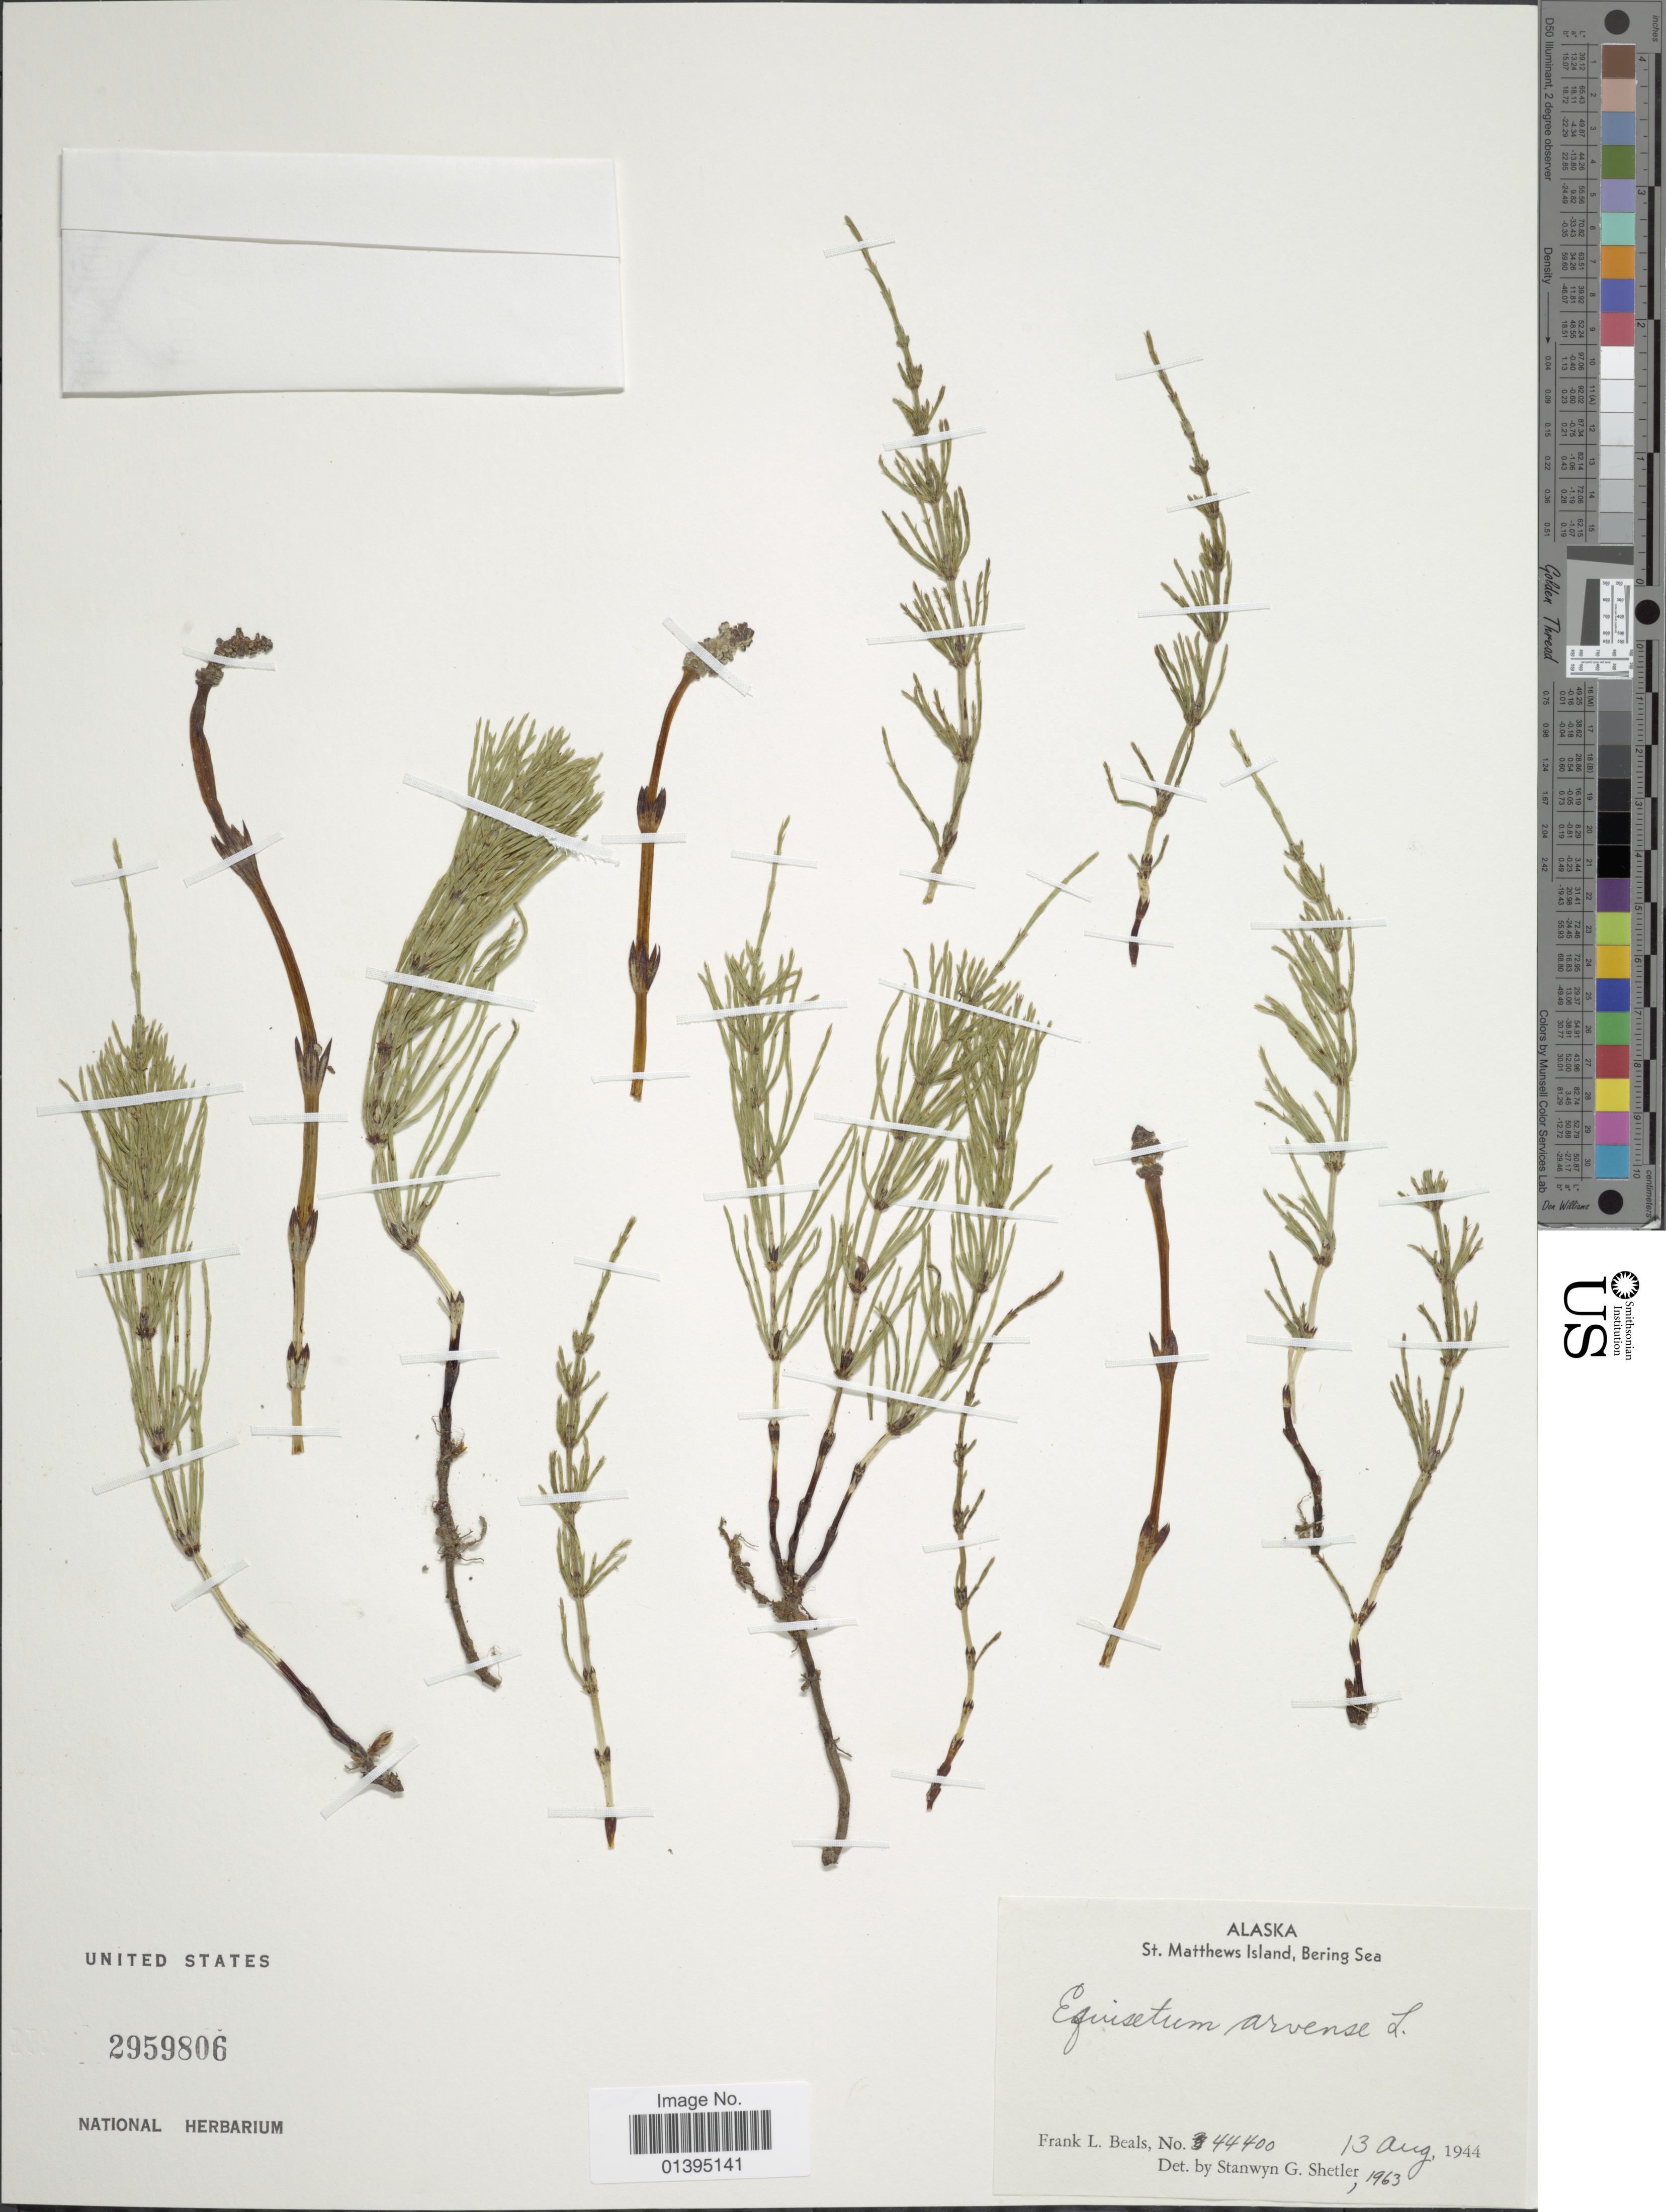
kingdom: Plantae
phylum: Tracheophyta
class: Polypodiopsida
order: Equisetales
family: Equisetaceae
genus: Equisetum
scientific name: Equisetum arvense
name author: L.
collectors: F. Beals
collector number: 44400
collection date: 1944-08-13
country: United States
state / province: Alaska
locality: St. Matthews Island, Bering Sea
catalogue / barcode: US 2959806